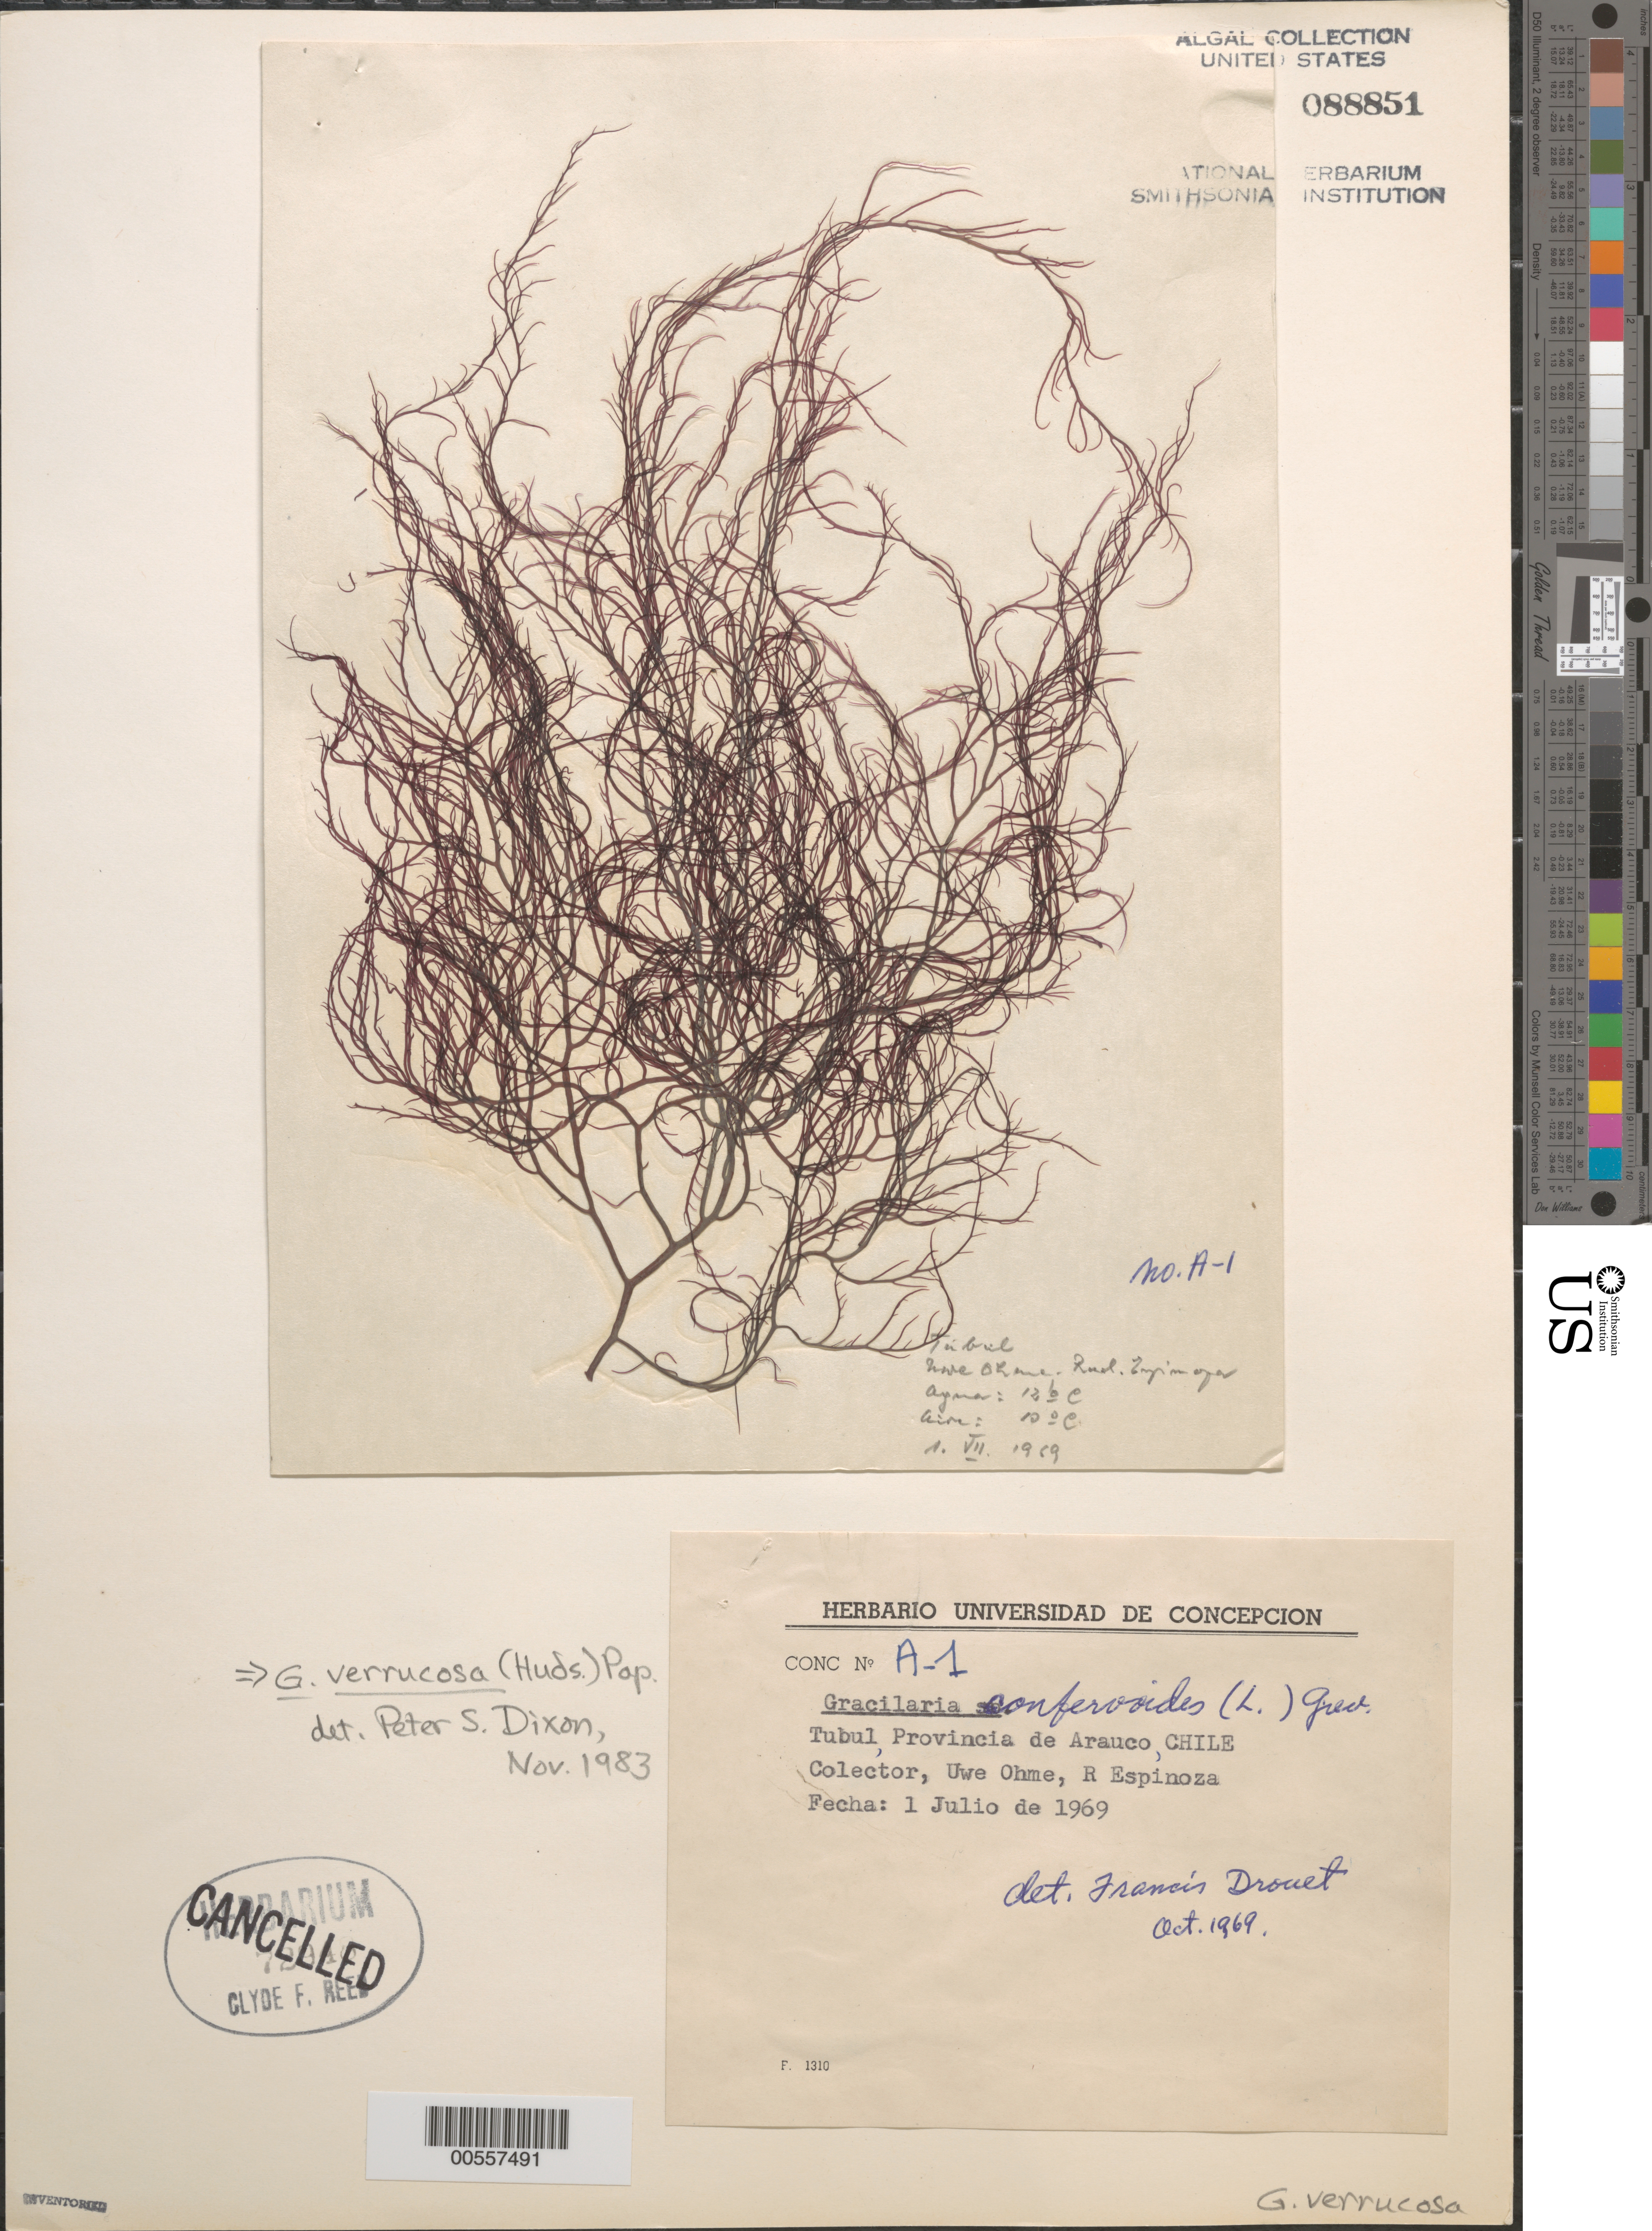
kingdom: Plantae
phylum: Rhodophyta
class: Florideophyceae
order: Gracilariales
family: Gracilariaceae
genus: Gracilariopsis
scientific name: Gracilariopsis longissima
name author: (S.G. Gmel.) Steentoft et al.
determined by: Algae name updating Project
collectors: U. Ohme & R. Espinoza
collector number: A-1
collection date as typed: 01 Jul 1969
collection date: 1969-07-01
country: Chile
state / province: Bio-Bío (VIII)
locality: Tubul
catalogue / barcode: US 88851